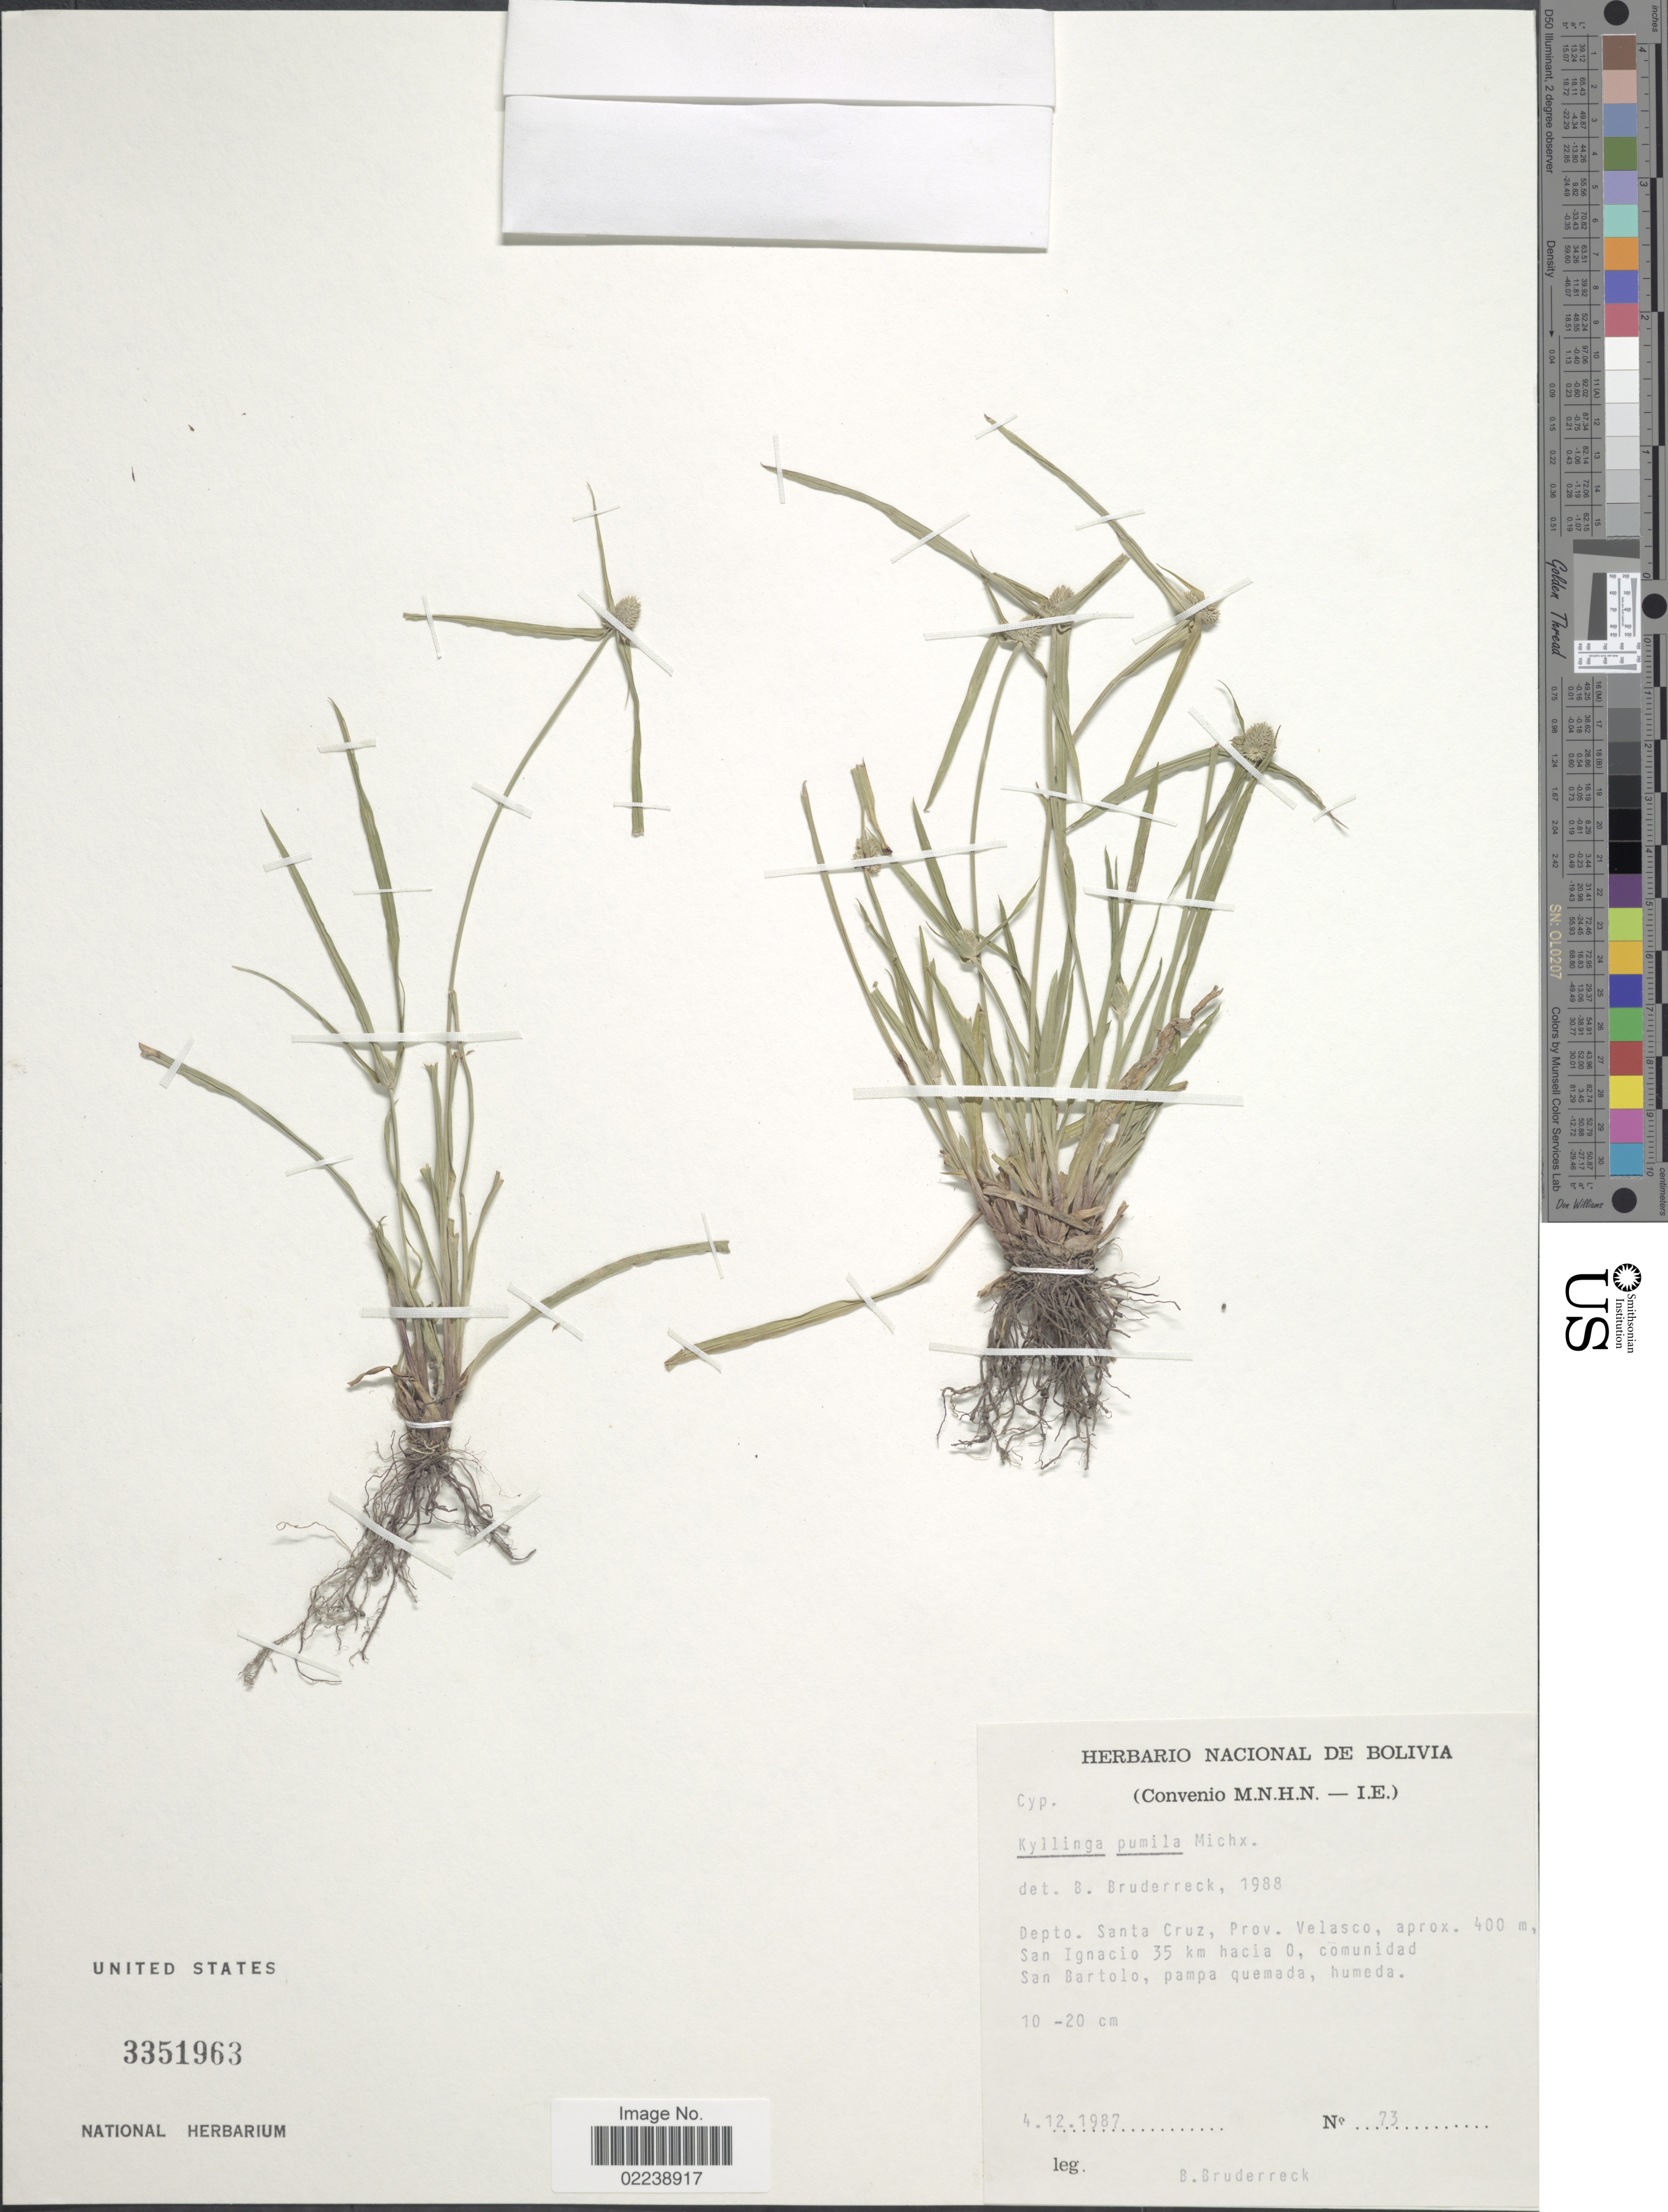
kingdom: Plantae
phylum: Tracheophyta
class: Liliopsida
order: Poales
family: Cyperaceae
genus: Cyperus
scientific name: Cyperus hortensis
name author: (Salzm. ex Steud.) Dorr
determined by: Strong, Mark T., (BOT), Smithsonian Institution - National Museum of Natural History (UNITED STATES)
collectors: B. Bruderreck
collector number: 73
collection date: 1987-12-04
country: Bolivia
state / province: Santa Cruz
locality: Prov. Velasco, San Ignacio 35 km hacia O, comunidad San Bartolo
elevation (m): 400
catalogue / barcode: US 3351963